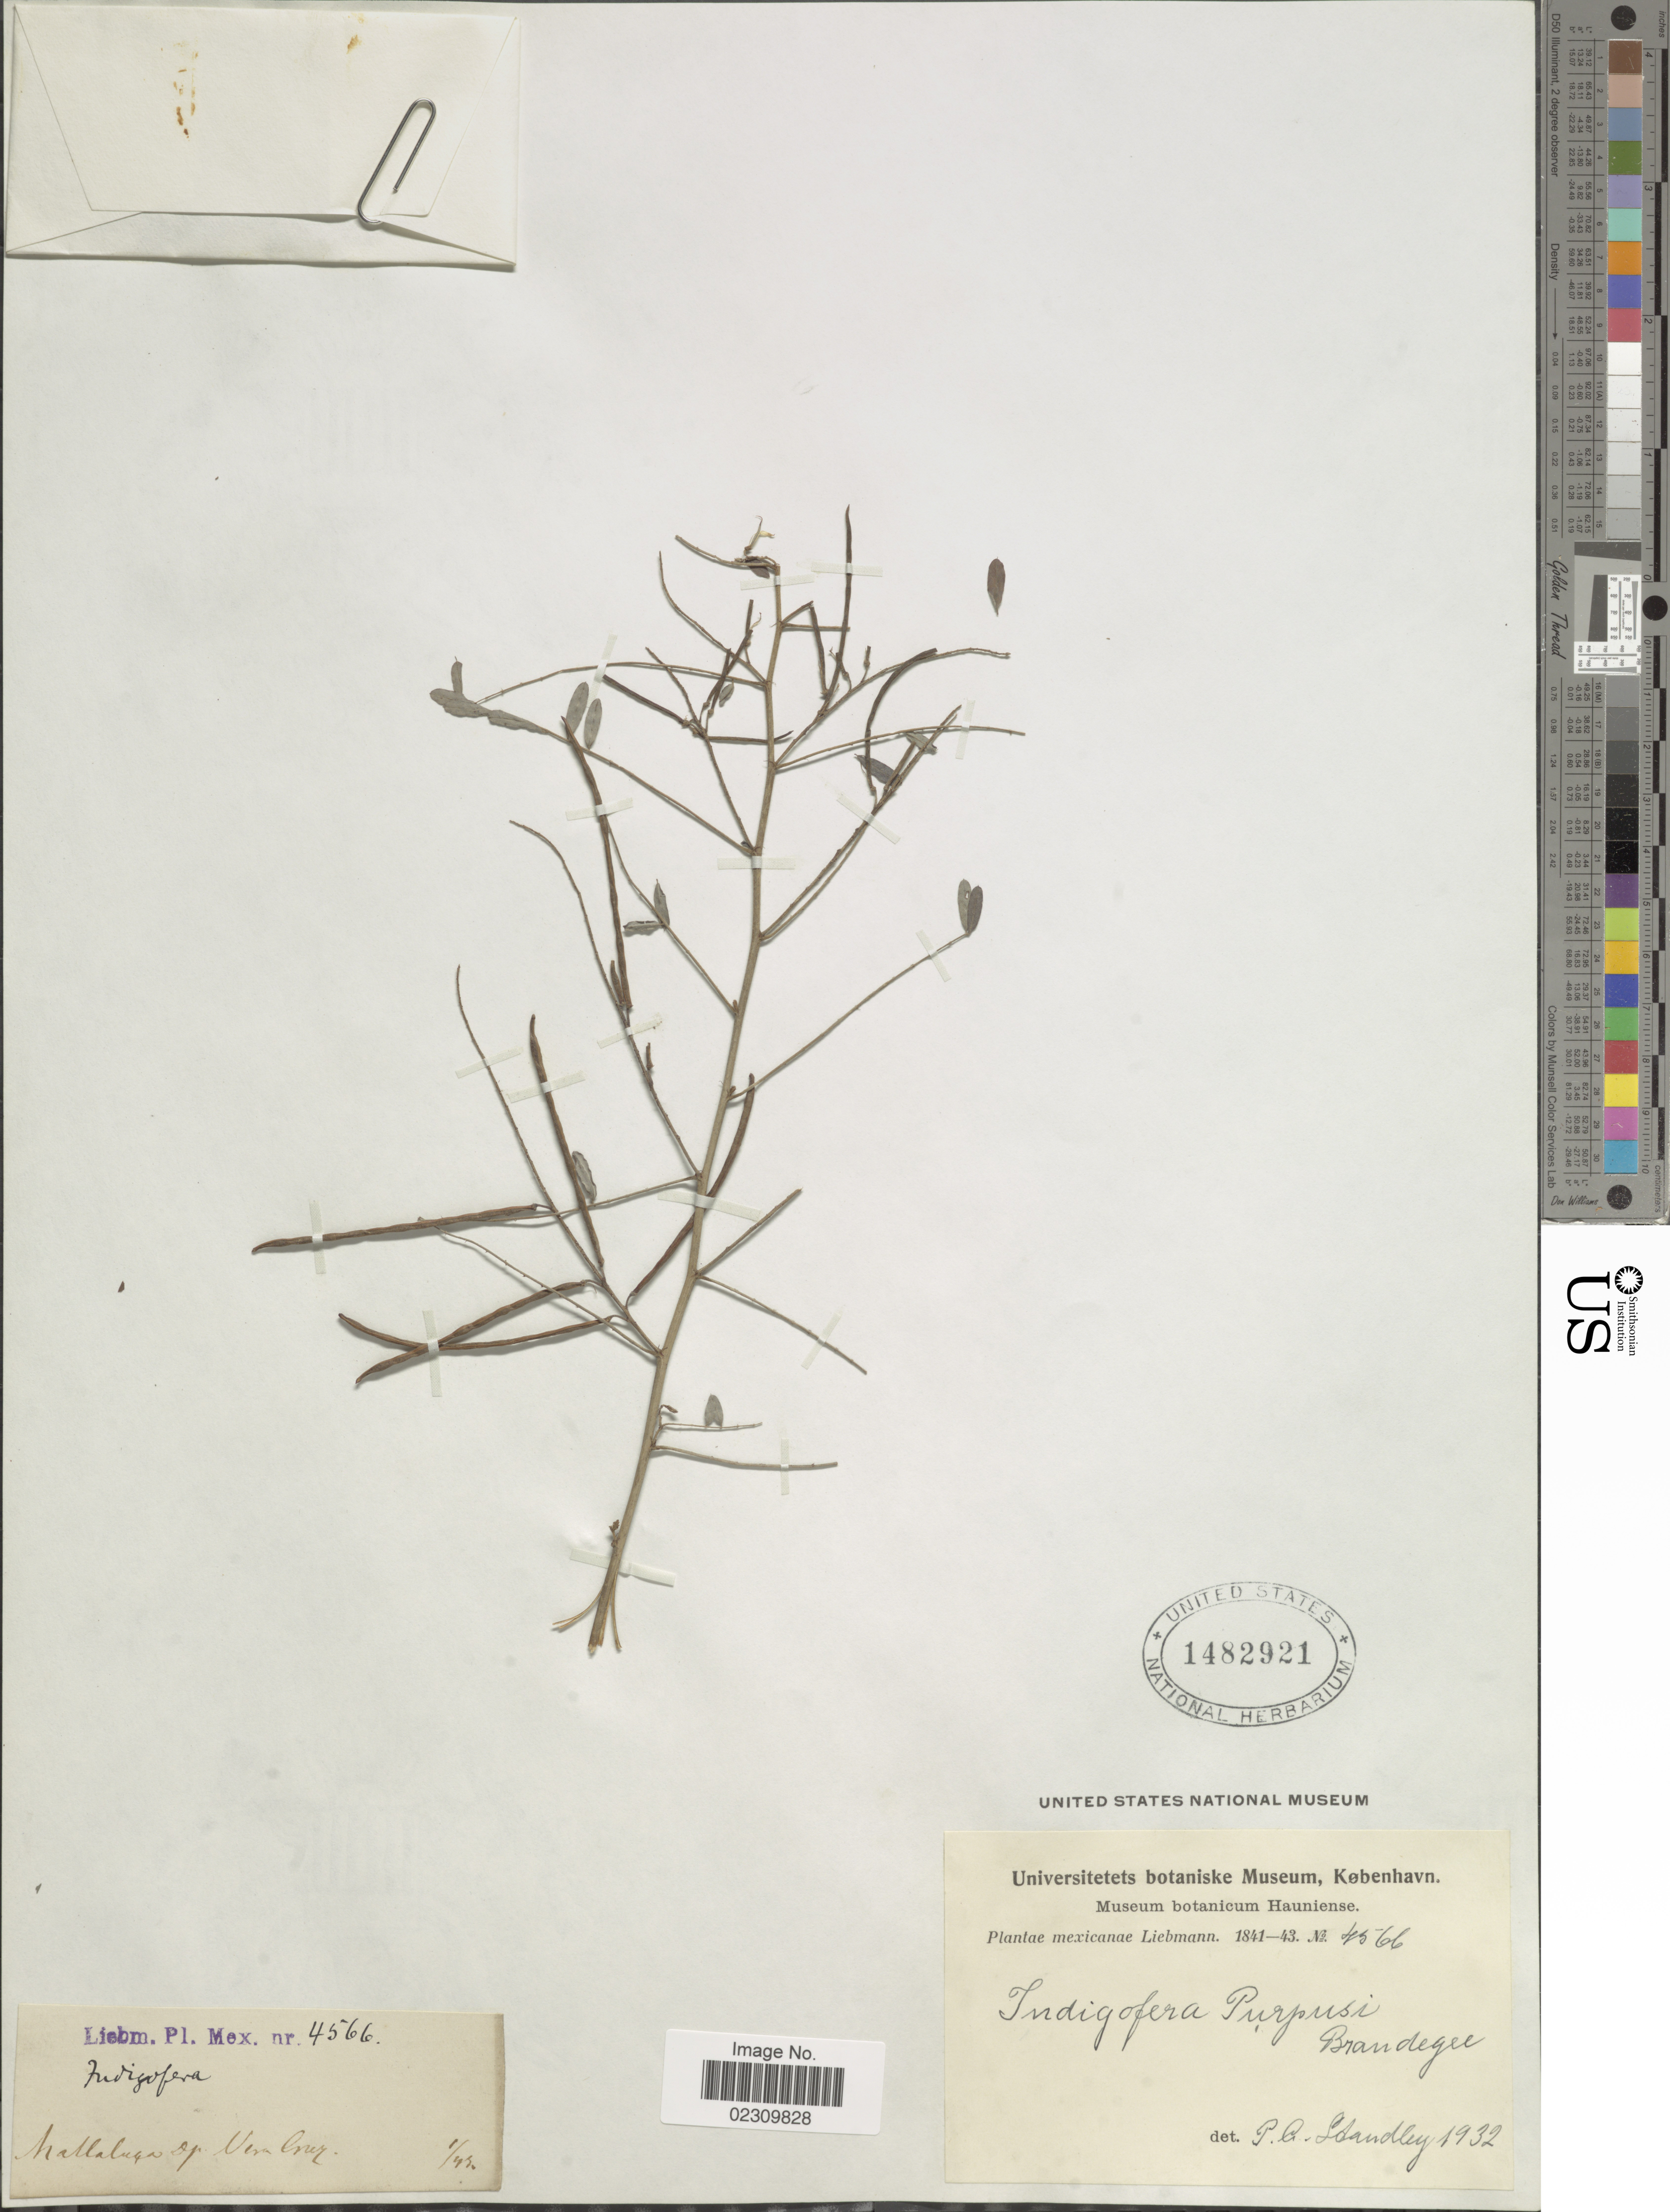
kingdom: Plantae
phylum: Tracheophyta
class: Magnoliopsida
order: Fabales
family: Fabaceae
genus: Indigofera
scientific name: Indigofera purpusii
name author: Brandegee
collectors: Liebmann, --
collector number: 4566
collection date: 1841/1843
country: Mexico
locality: Mallalugo [interpreted]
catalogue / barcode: US 1482921